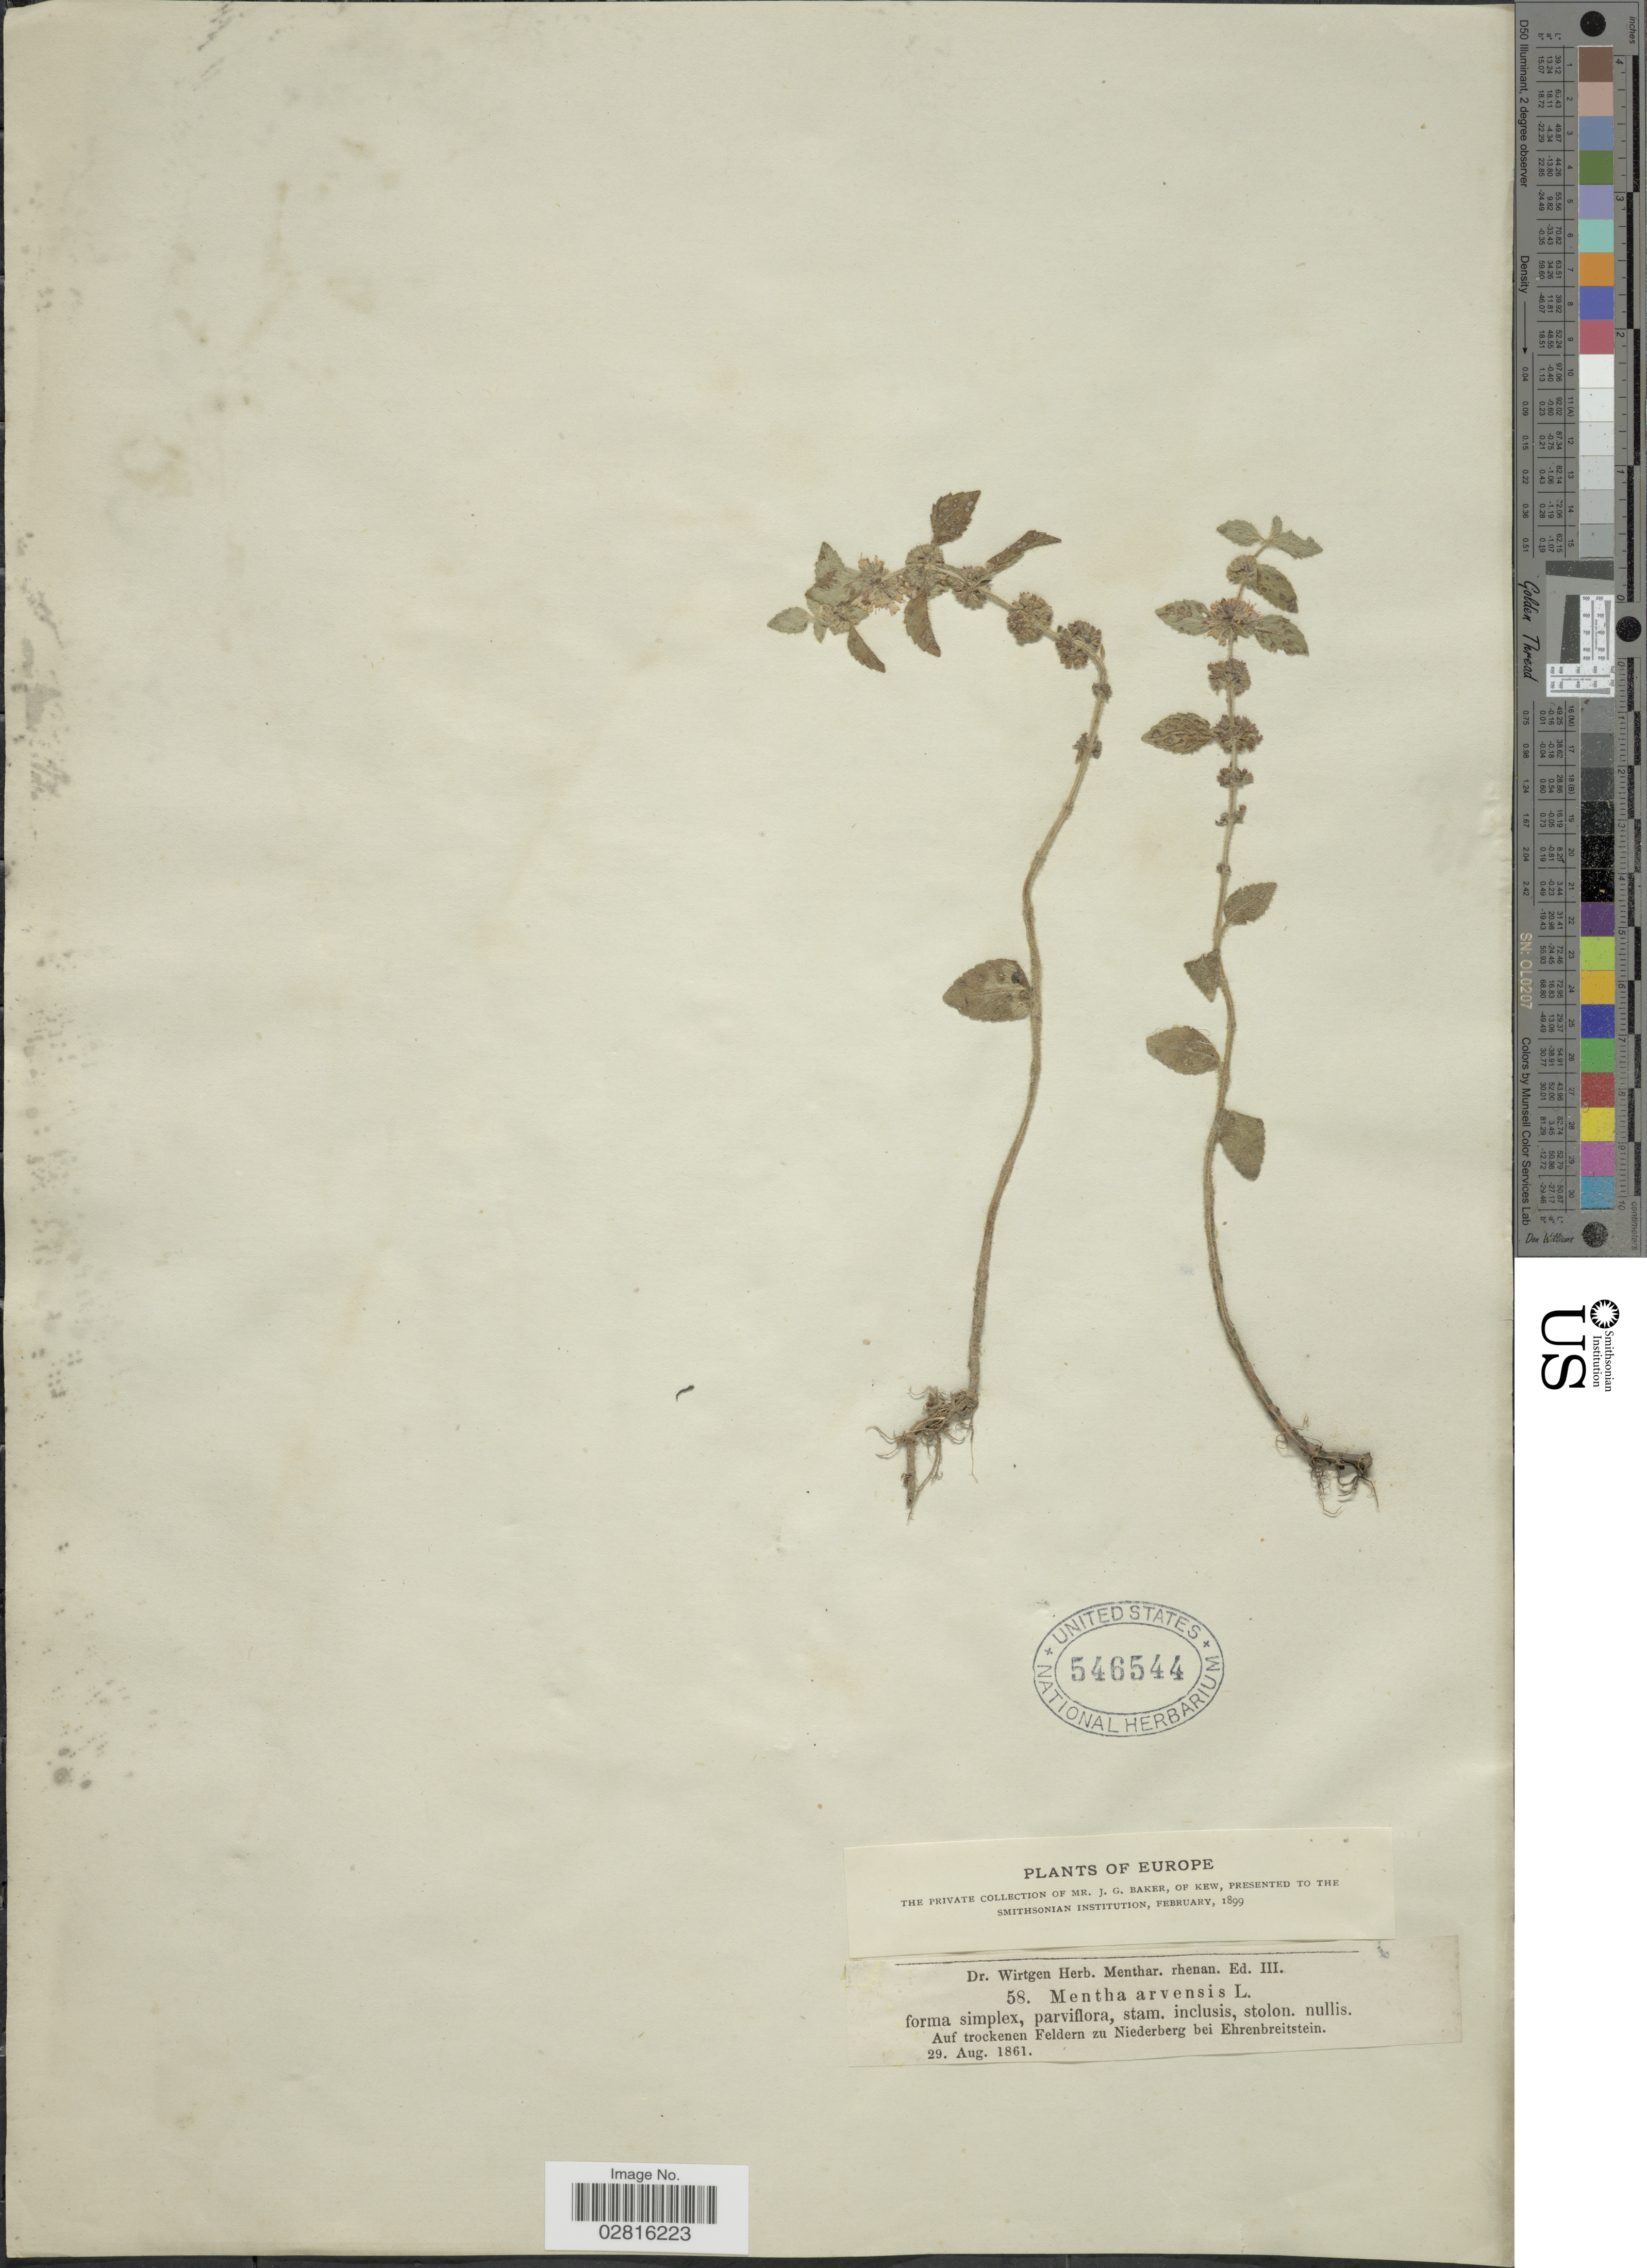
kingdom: Plantae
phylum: Tracheophyta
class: Magnoliopsida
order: Lamiales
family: Lamiaceae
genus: Mentha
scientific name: Mentha arvensis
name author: L.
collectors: Wirtgen, --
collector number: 58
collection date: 1861-08-29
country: Germany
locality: Auf trockenen Feldern zu Niederberg bei Ehrenbreitstein.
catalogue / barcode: US 546544